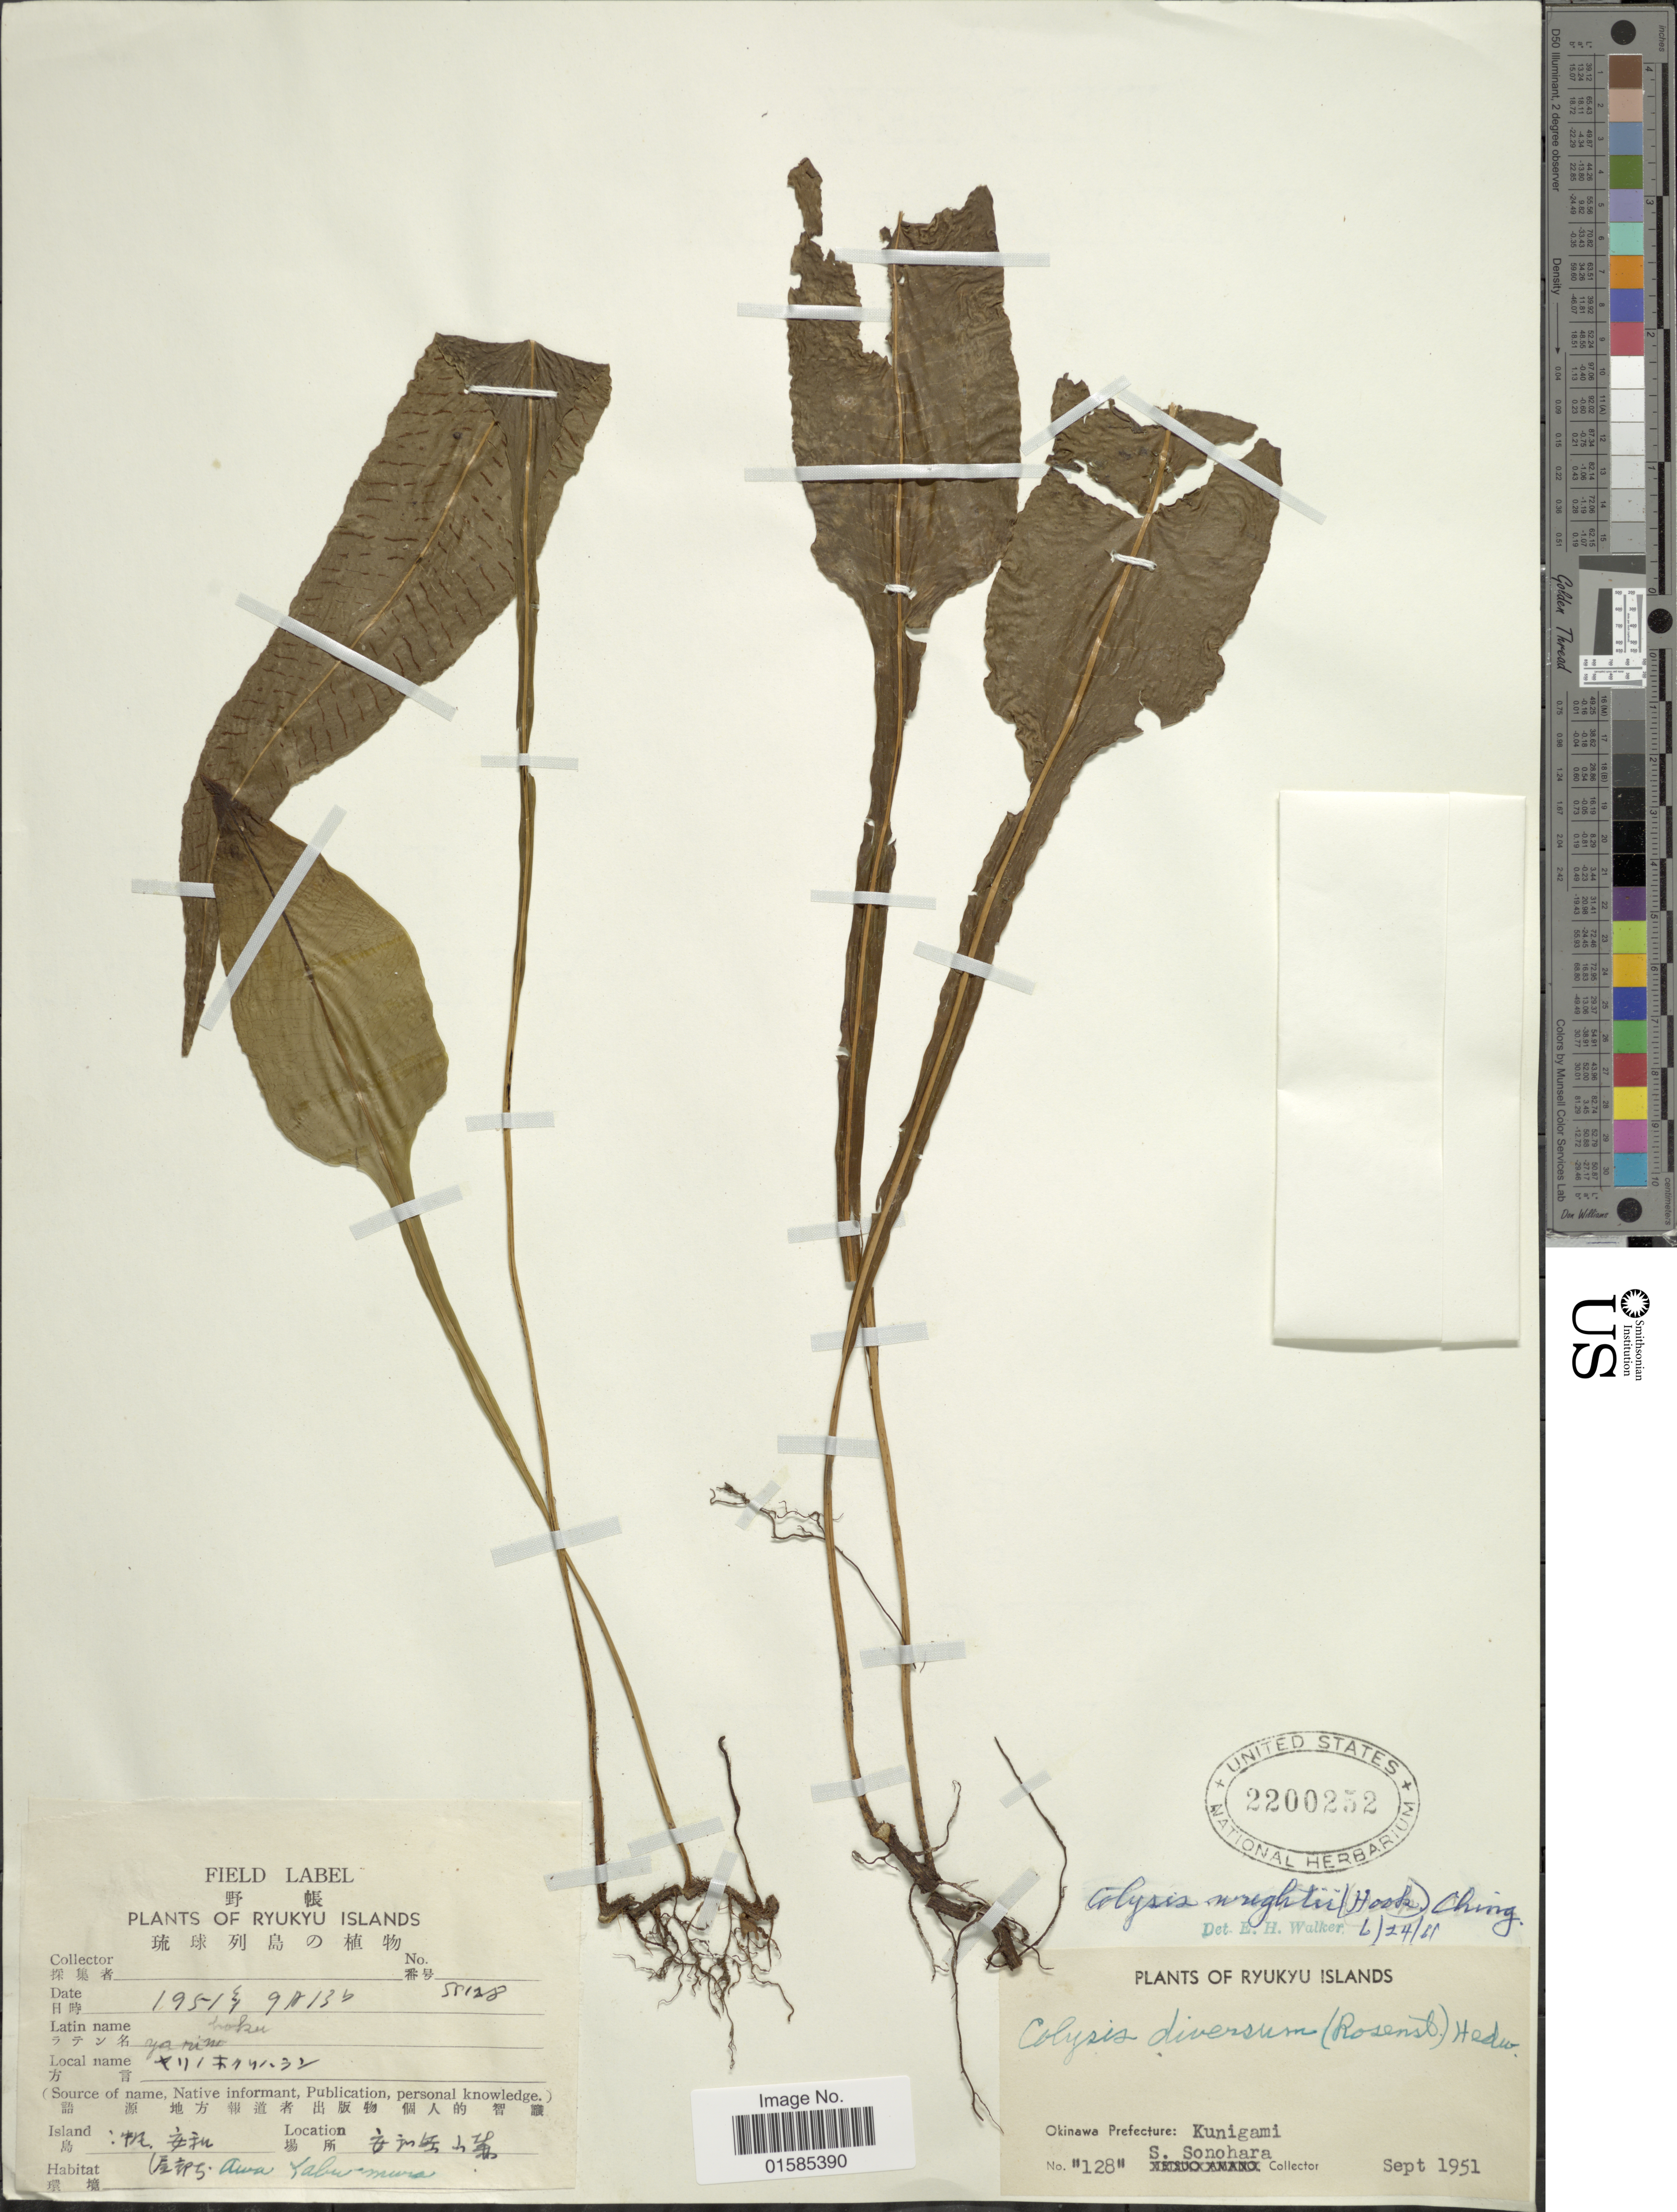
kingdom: Plantae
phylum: Tracheophyta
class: Polypodiopsida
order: Polypodiales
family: Polypodiaceae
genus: Leptochilus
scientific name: Leptochilus wrightii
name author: (Hook.) X.C. Zhang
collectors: S. Sonohara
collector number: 128/55128*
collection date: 1951-09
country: Japan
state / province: Okinawa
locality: Ryukyu Islands, Okinawa Prefecture: Kunigami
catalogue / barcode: US 2200252